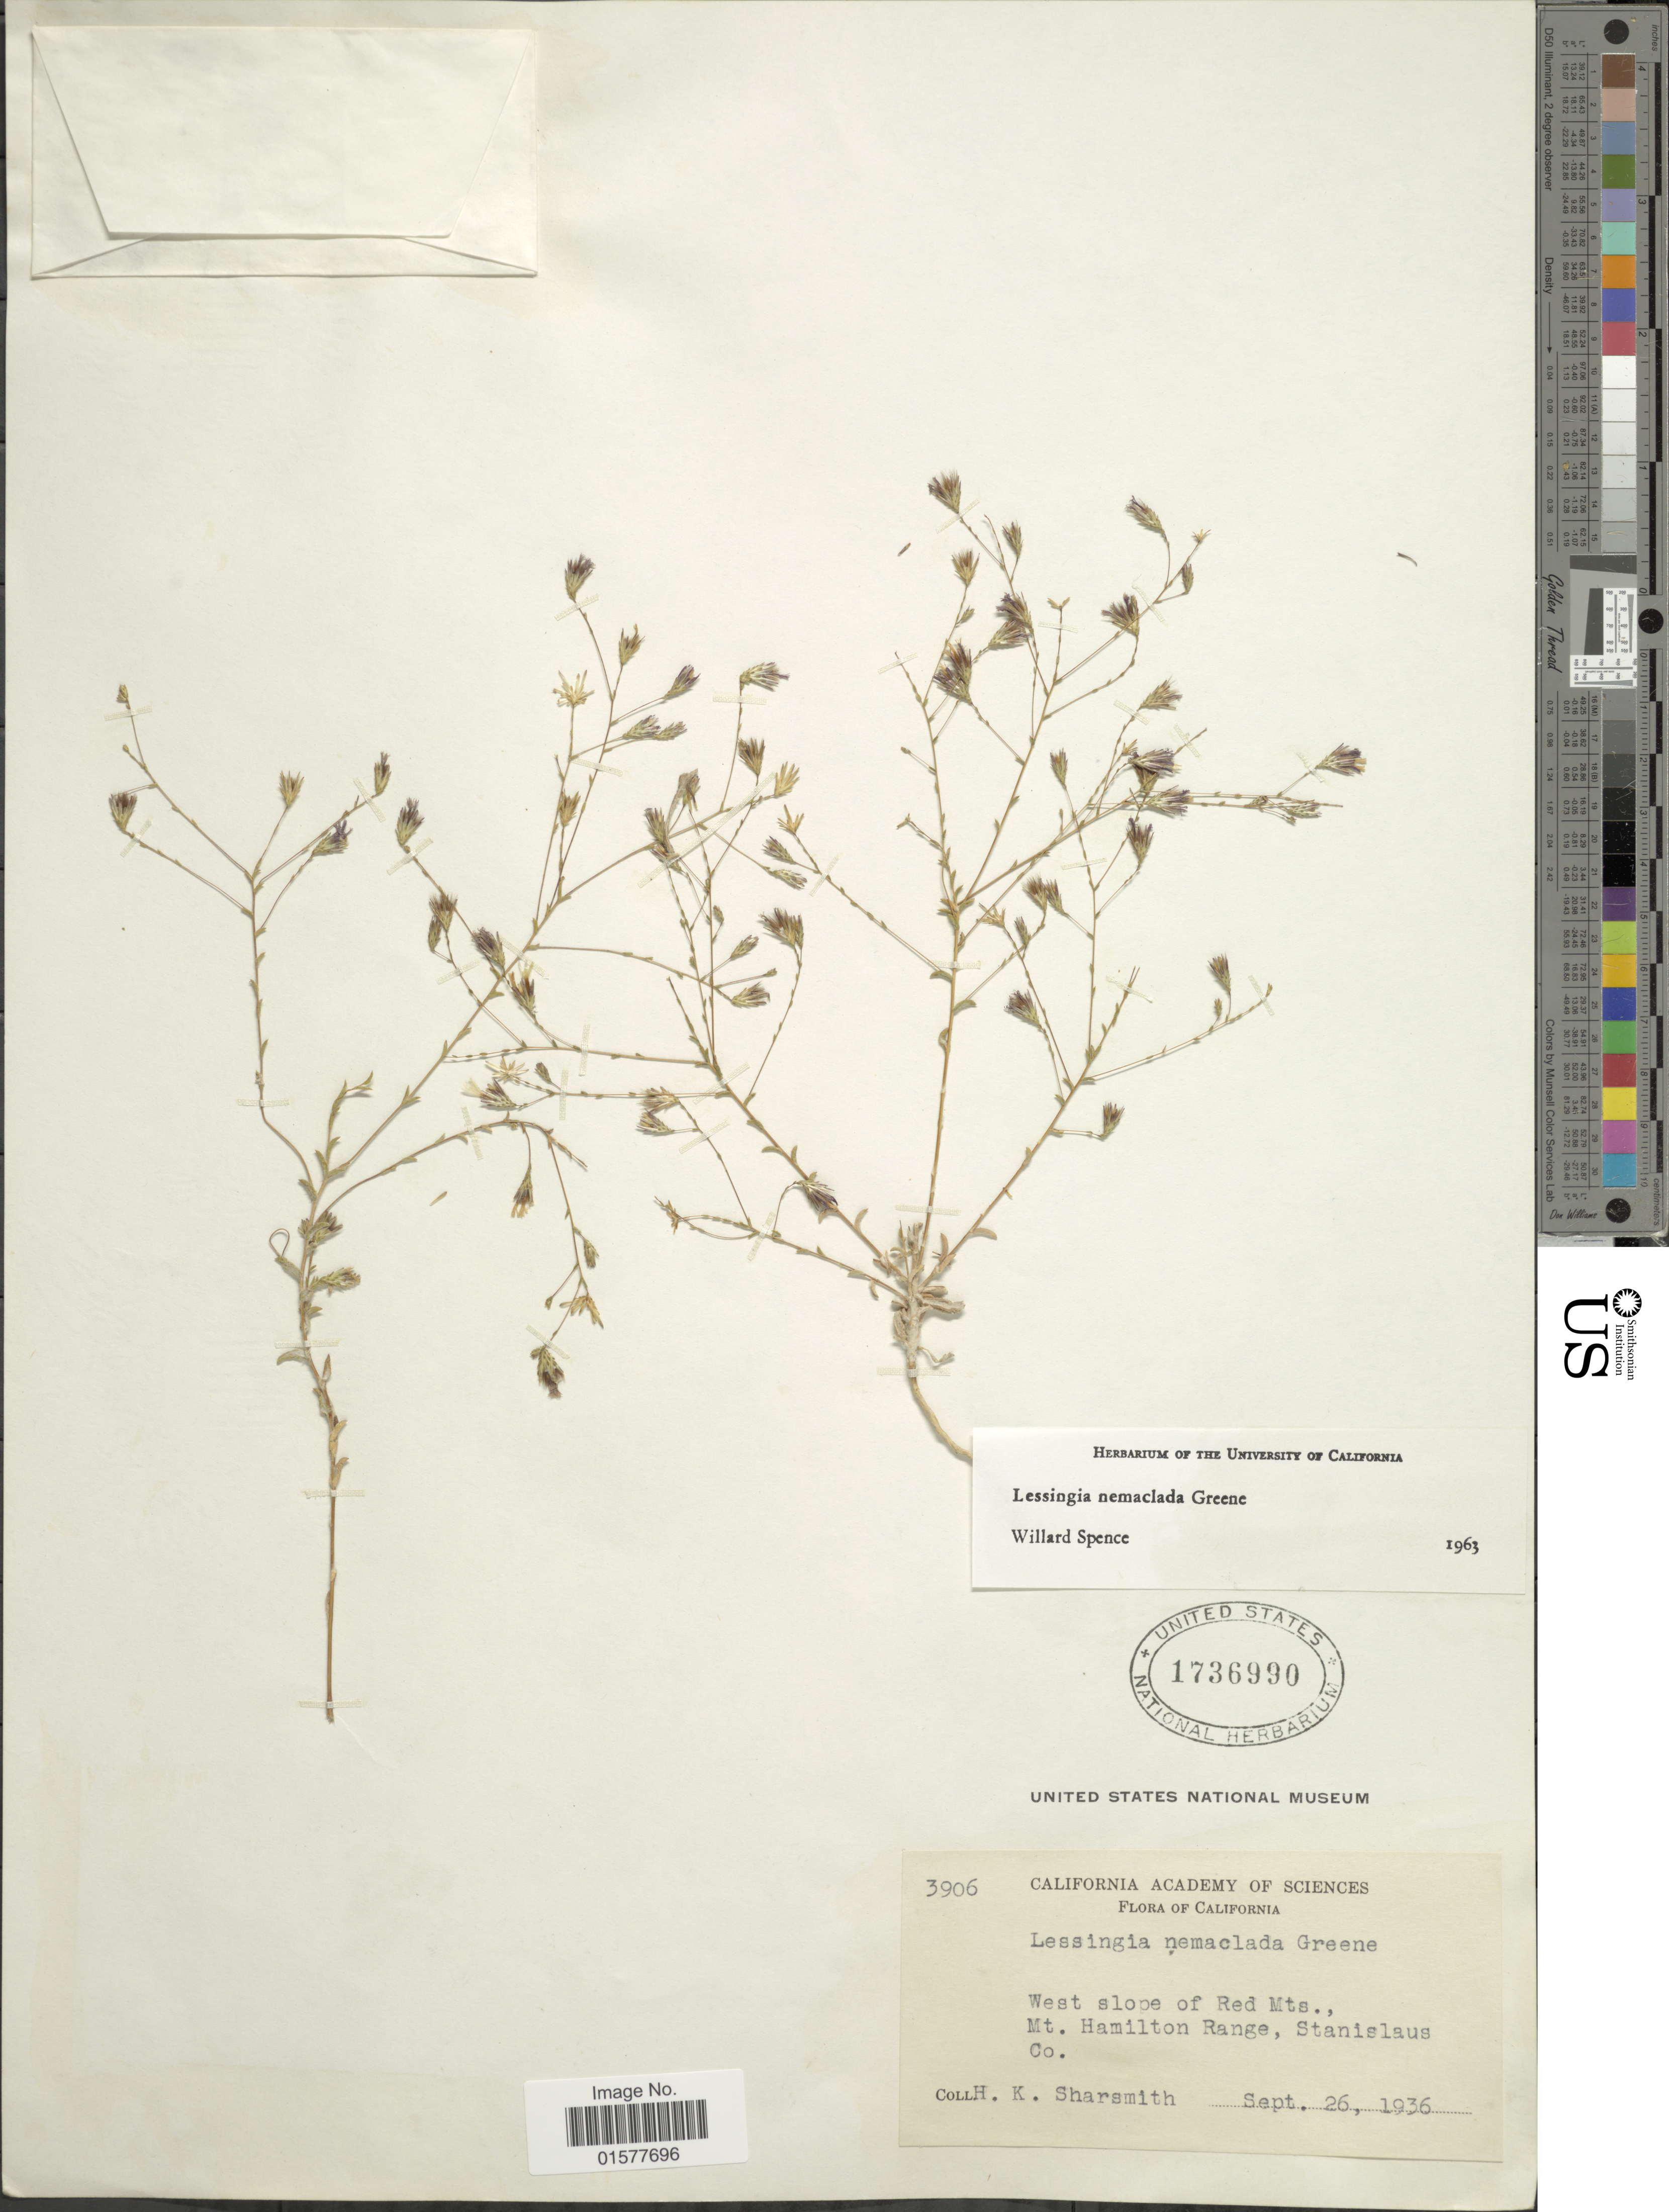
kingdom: Plantae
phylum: Tracheophyta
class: Magnoliopsida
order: Asterales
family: Asteraceae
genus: Lessingia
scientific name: Lessingia nemaclada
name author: Greene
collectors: H. Sharsmith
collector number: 3906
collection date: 1936-09-26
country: United States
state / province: California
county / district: Stanislaus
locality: West slope of Red Mts., Mt. Hamilton Range, Stanislaus Co.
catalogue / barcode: US 1736990